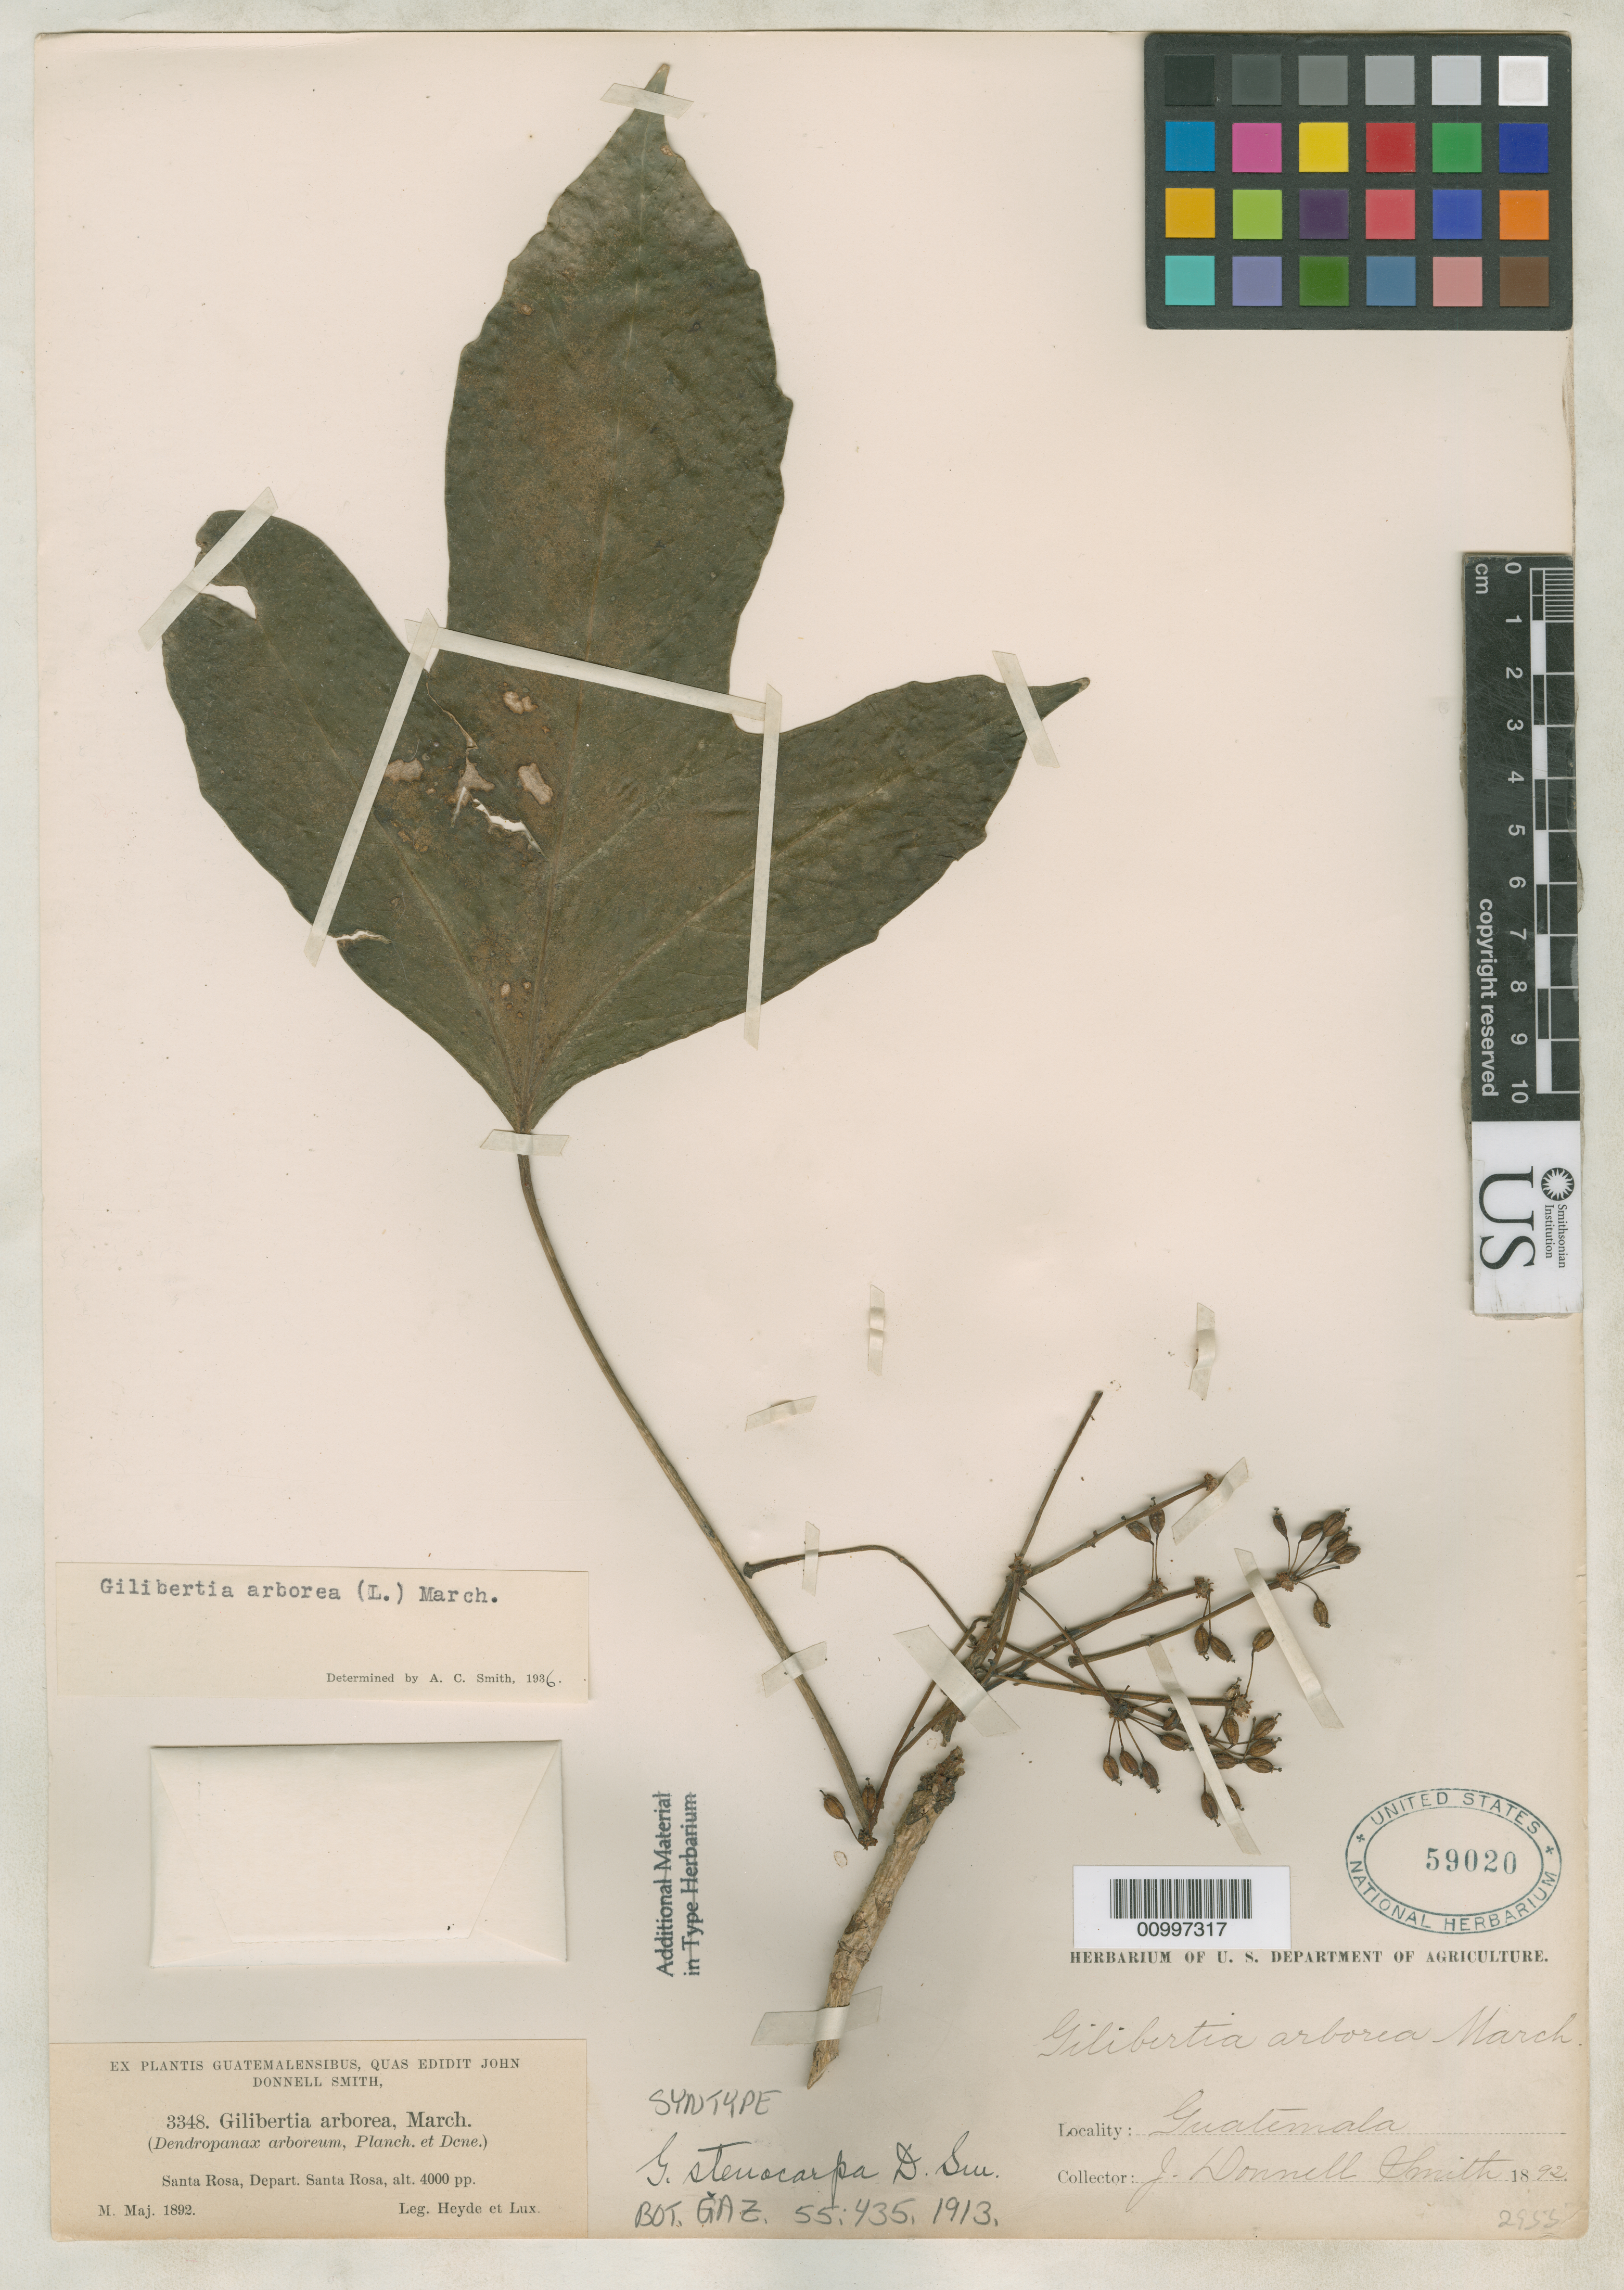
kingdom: Plantae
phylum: Tracheophyta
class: Magnoliopsida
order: Apiales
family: Araliaceae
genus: Gilibertia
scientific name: Gilibertia stenocarpa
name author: Donn. Sm.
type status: Syntype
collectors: E. T. Heyde & E. Lux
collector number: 3348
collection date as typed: May 1892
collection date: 1892-05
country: Guatemala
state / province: Santa Rosa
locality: Santa Rosa.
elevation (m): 1219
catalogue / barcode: US 59020